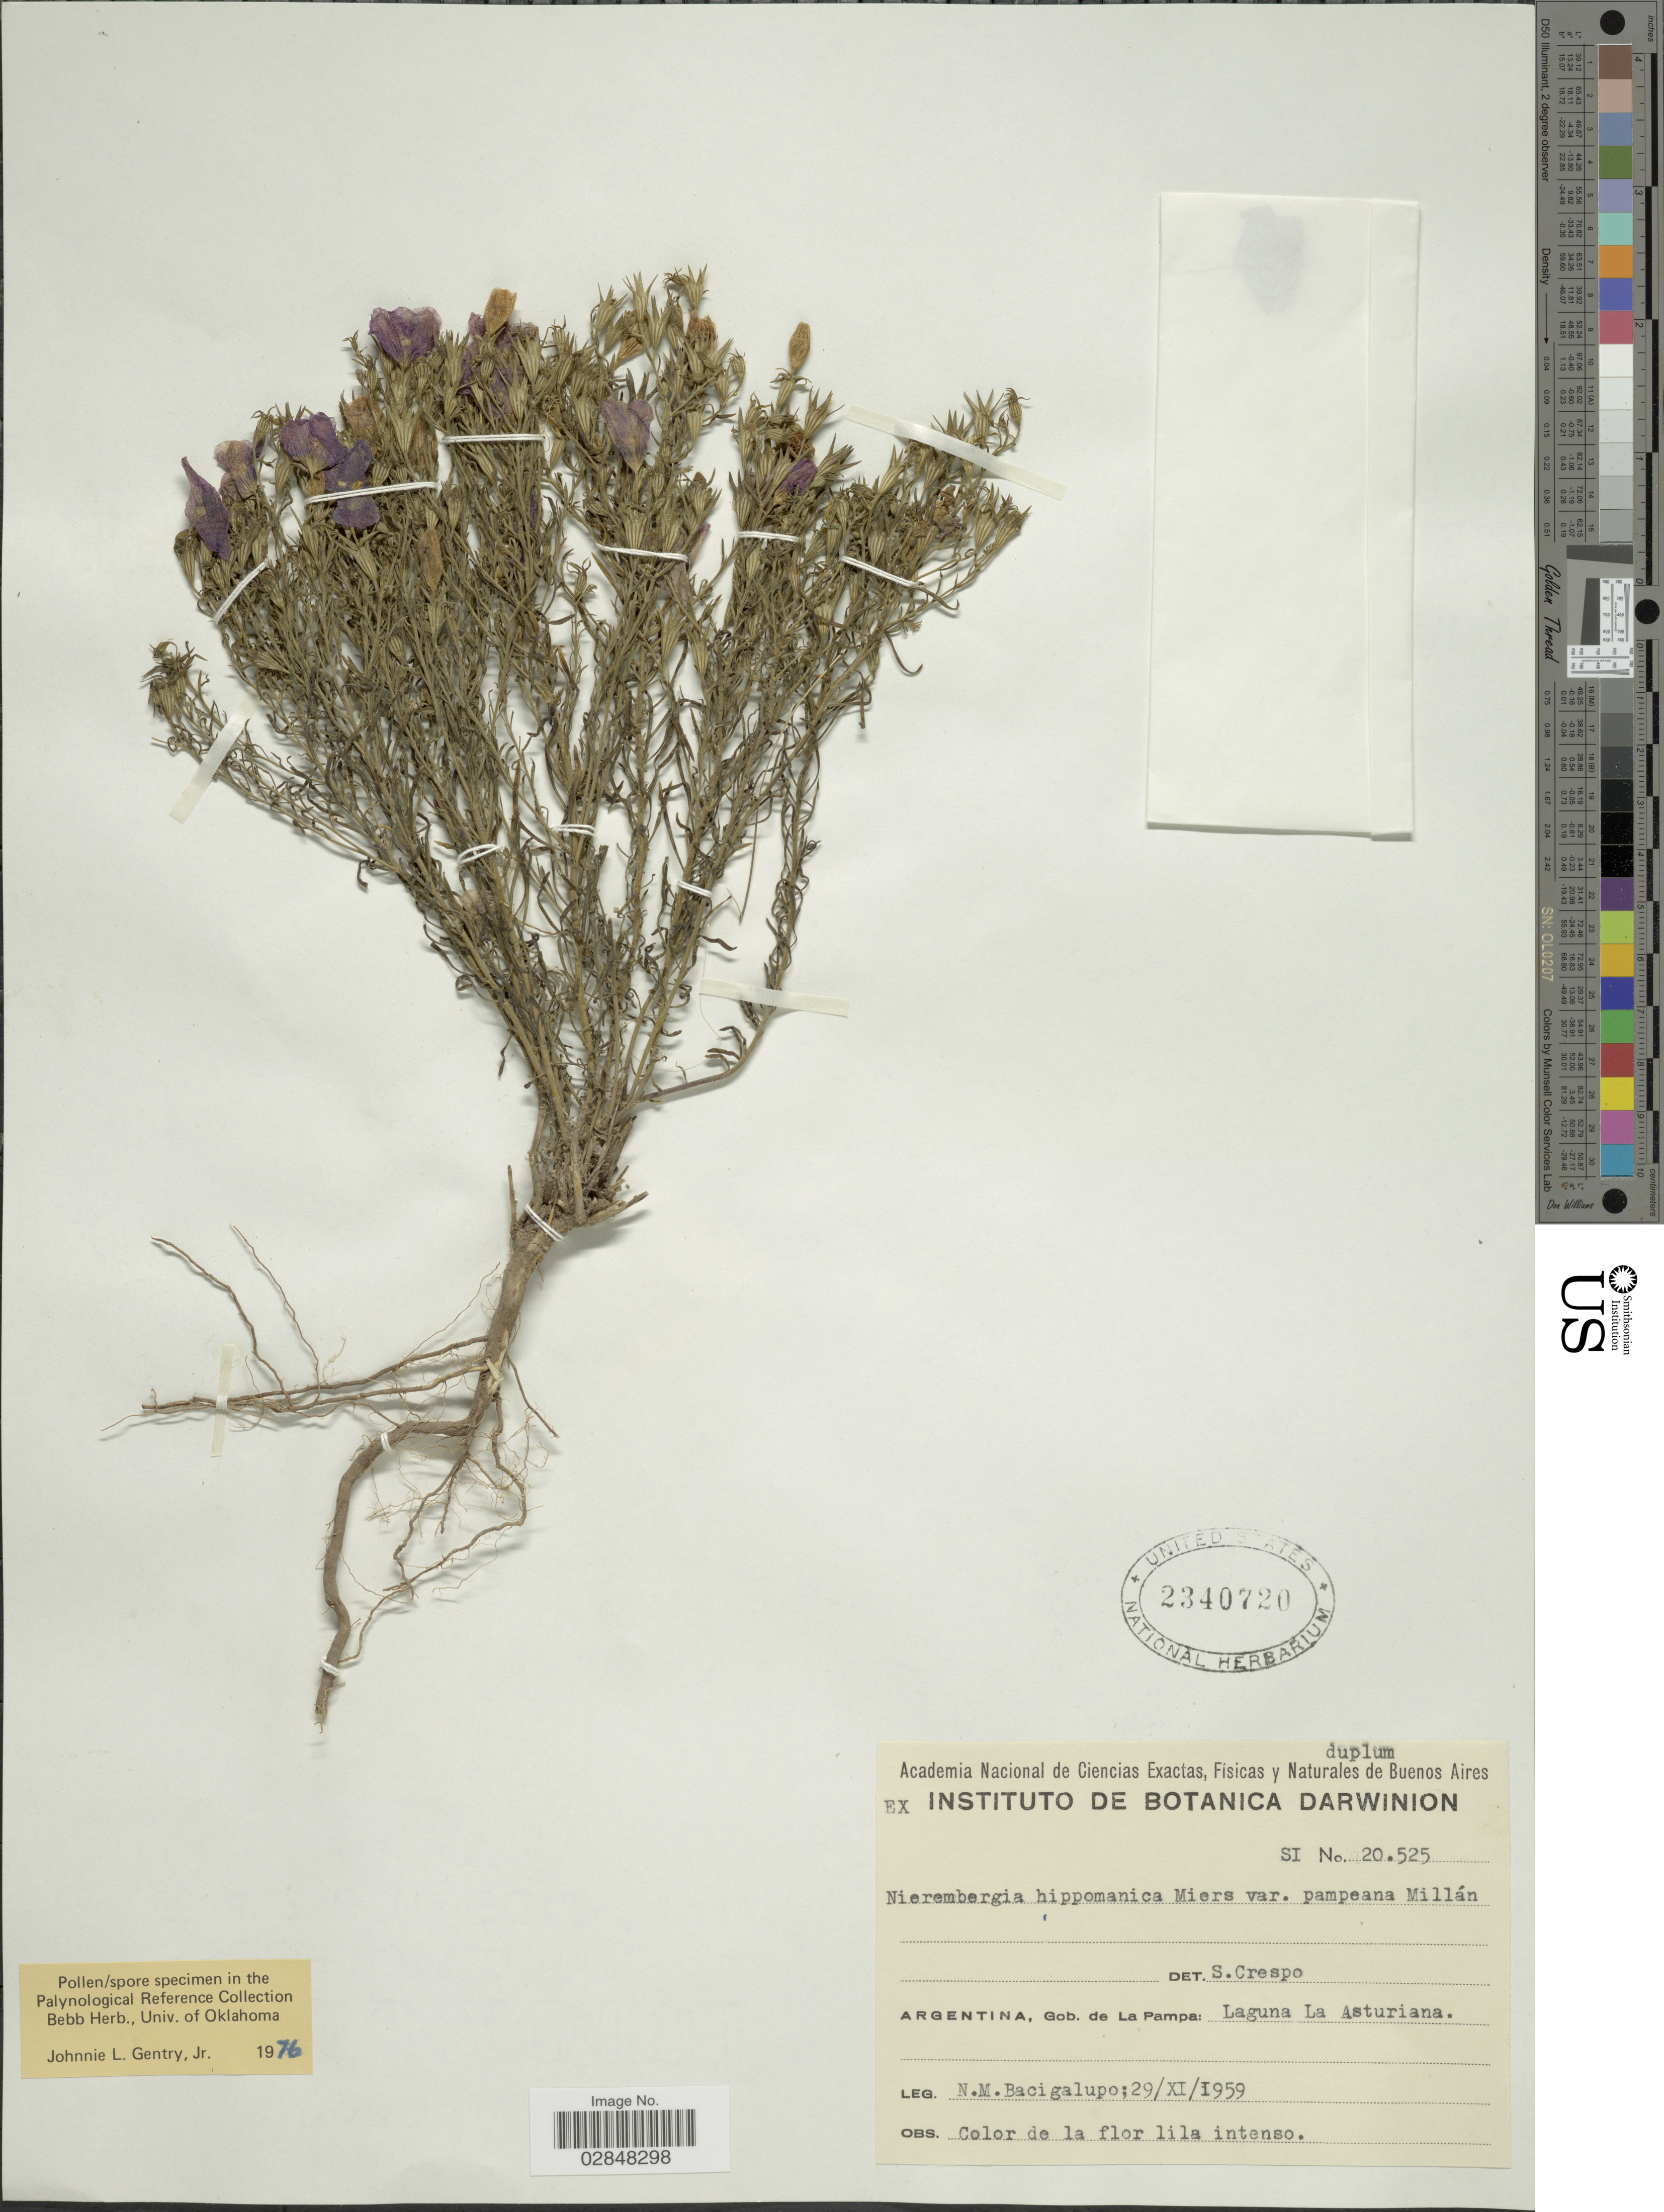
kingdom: Plantae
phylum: Tracheophyta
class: Magnoliopsida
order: Solanales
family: Solanaceae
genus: Nierembergia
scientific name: Nierembergia linariifolia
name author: Graham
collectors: N. M. Bacigalupo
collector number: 20525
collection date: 1959-11-29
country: Argentina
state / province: La Pampa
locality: Gob. de La Pampa: Laguna La Asturiana.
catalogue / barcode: US 2340720